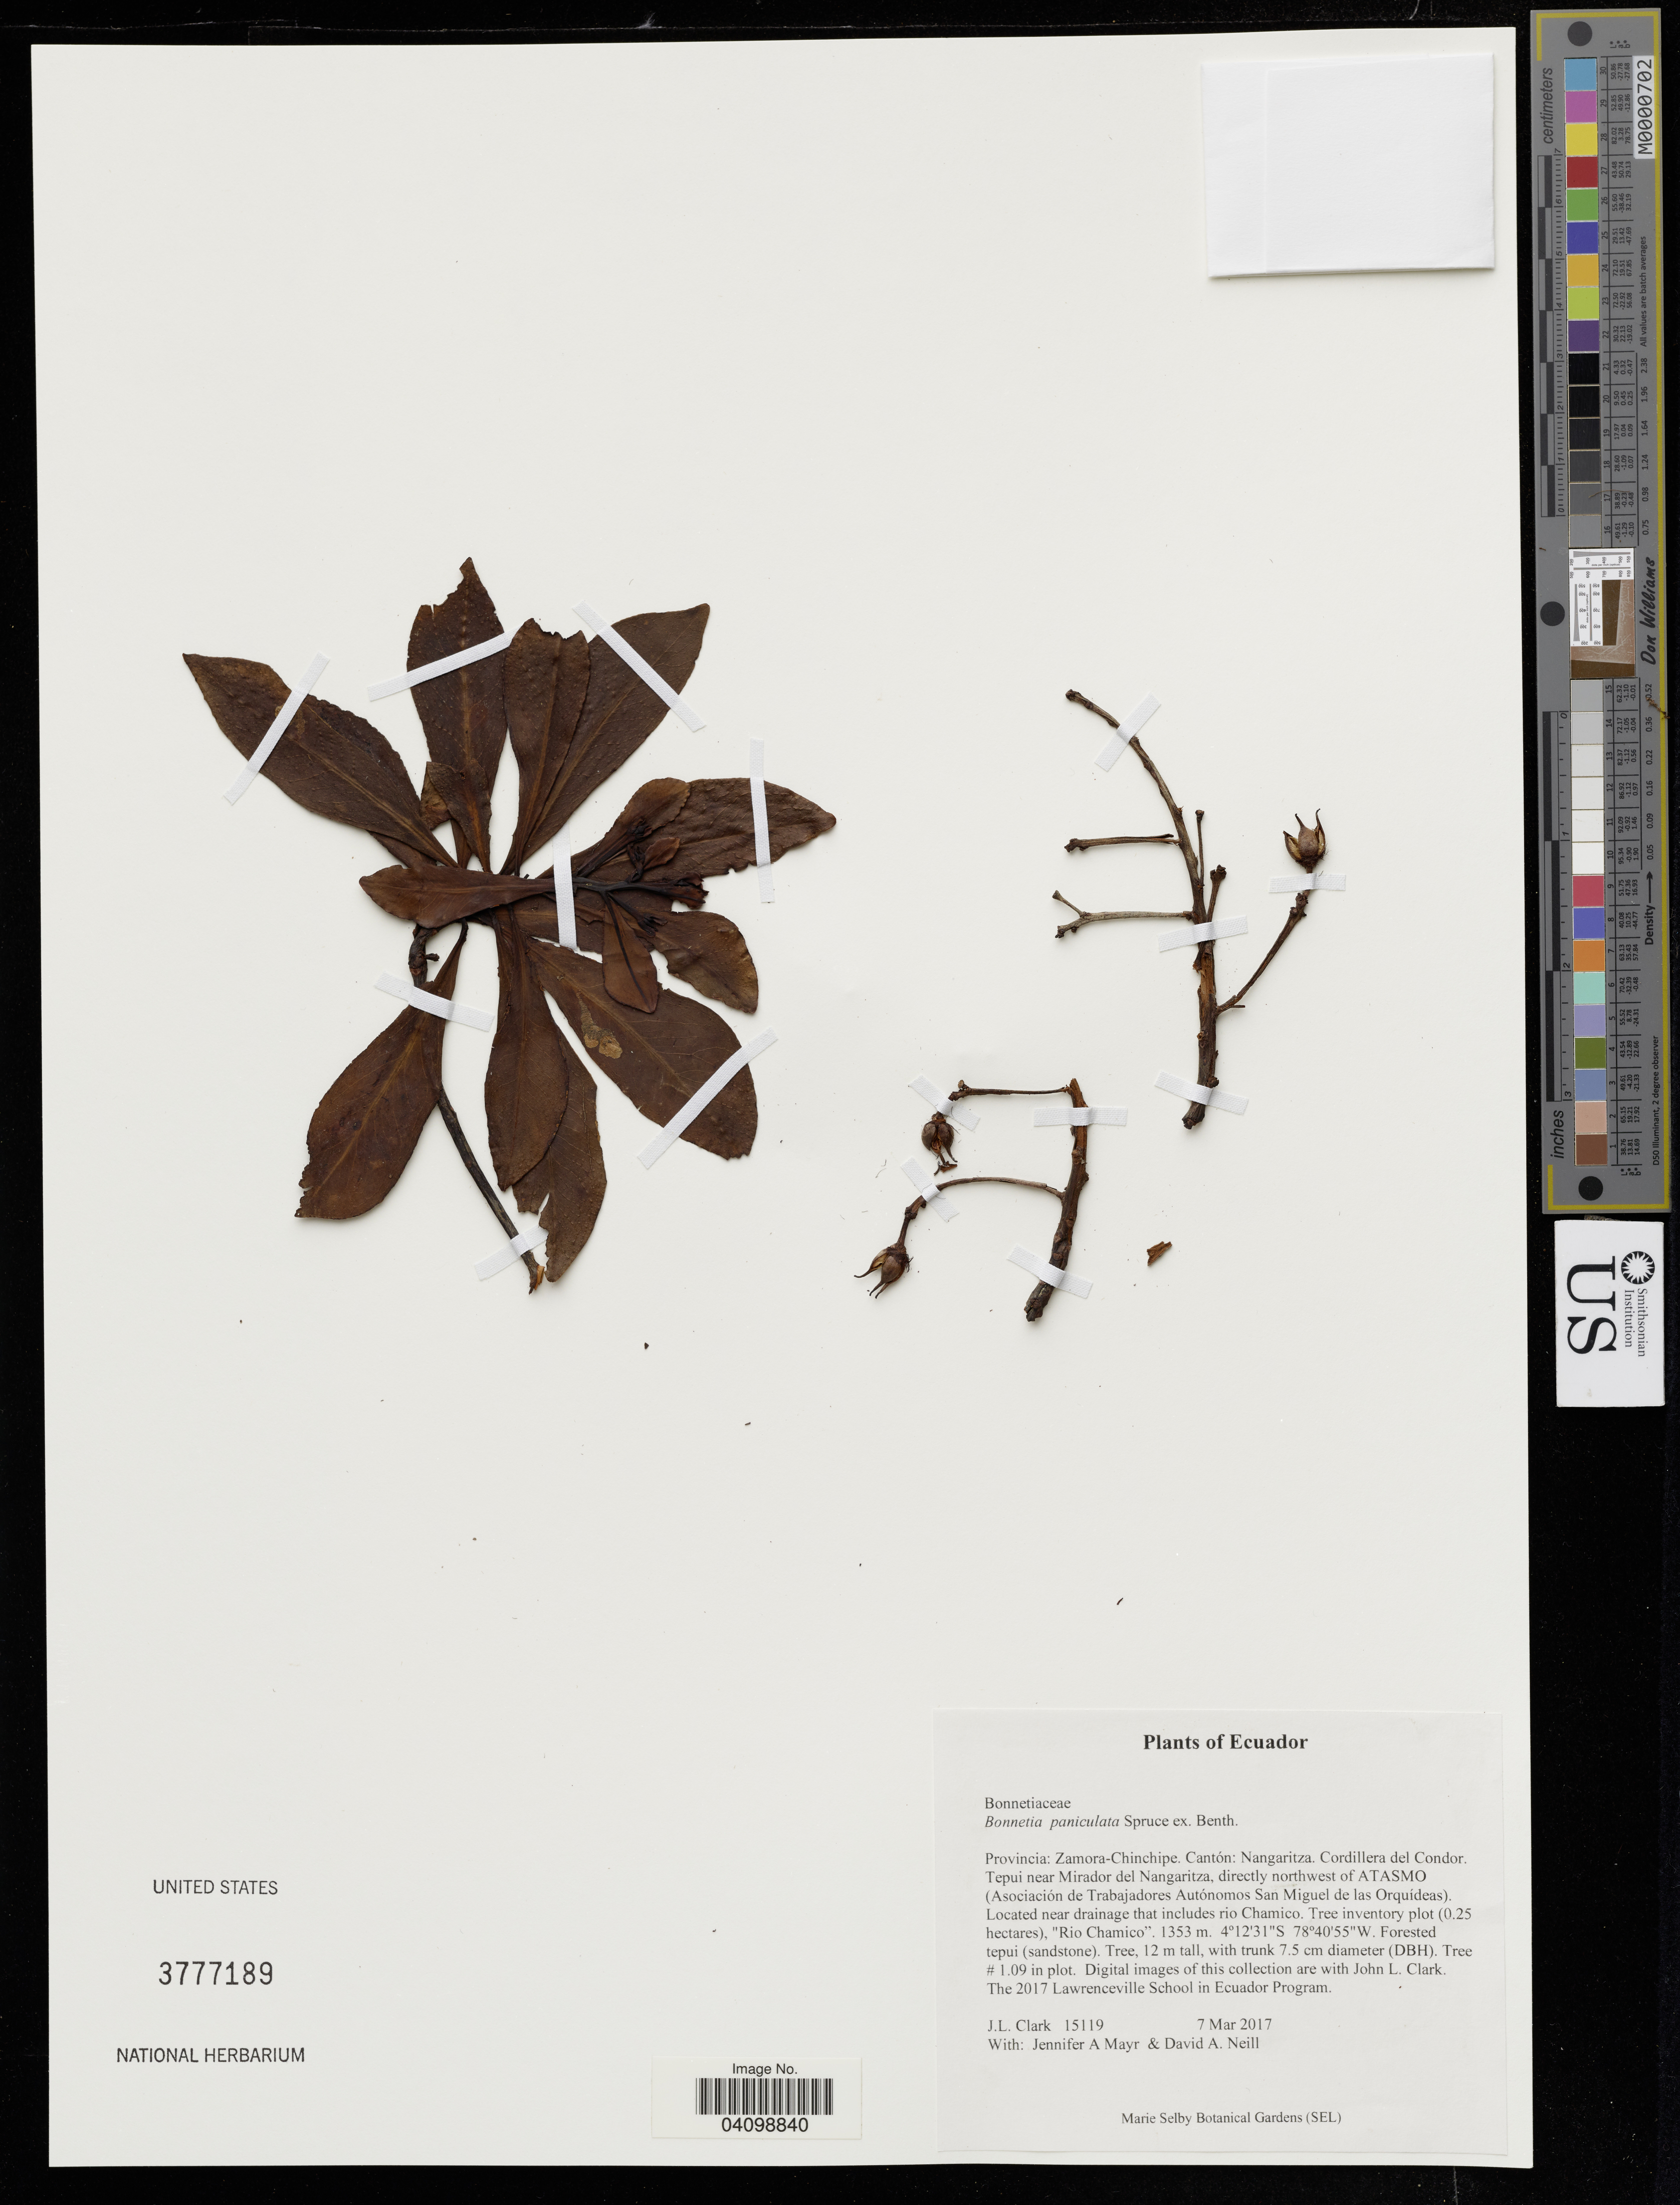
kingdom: Plantae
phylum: Tracheophyta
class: Magnoliopsida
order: Malpighiales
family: Bonnetiaceae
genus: Bonnetia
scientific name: Bonnetia paniculata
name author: Spruce ex Benth.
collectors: J. Clark, J. Mayr & D. A. Neill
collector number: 15119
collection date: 2017-03-07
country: Ecuador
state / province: Zamora-Chinchipe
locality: Cantón: Nangaritza. Cordillera del Condor. Tepui near Mirador del Nangaritza, directly northwest of ATASMO (Asociación de Trabajadores Autónomos San Miguel de las Orquídeas). Located near drainage that includes rio Chamico. Tree inventory plot (0.25 hecta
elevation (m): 1353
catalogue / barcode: US 3777189